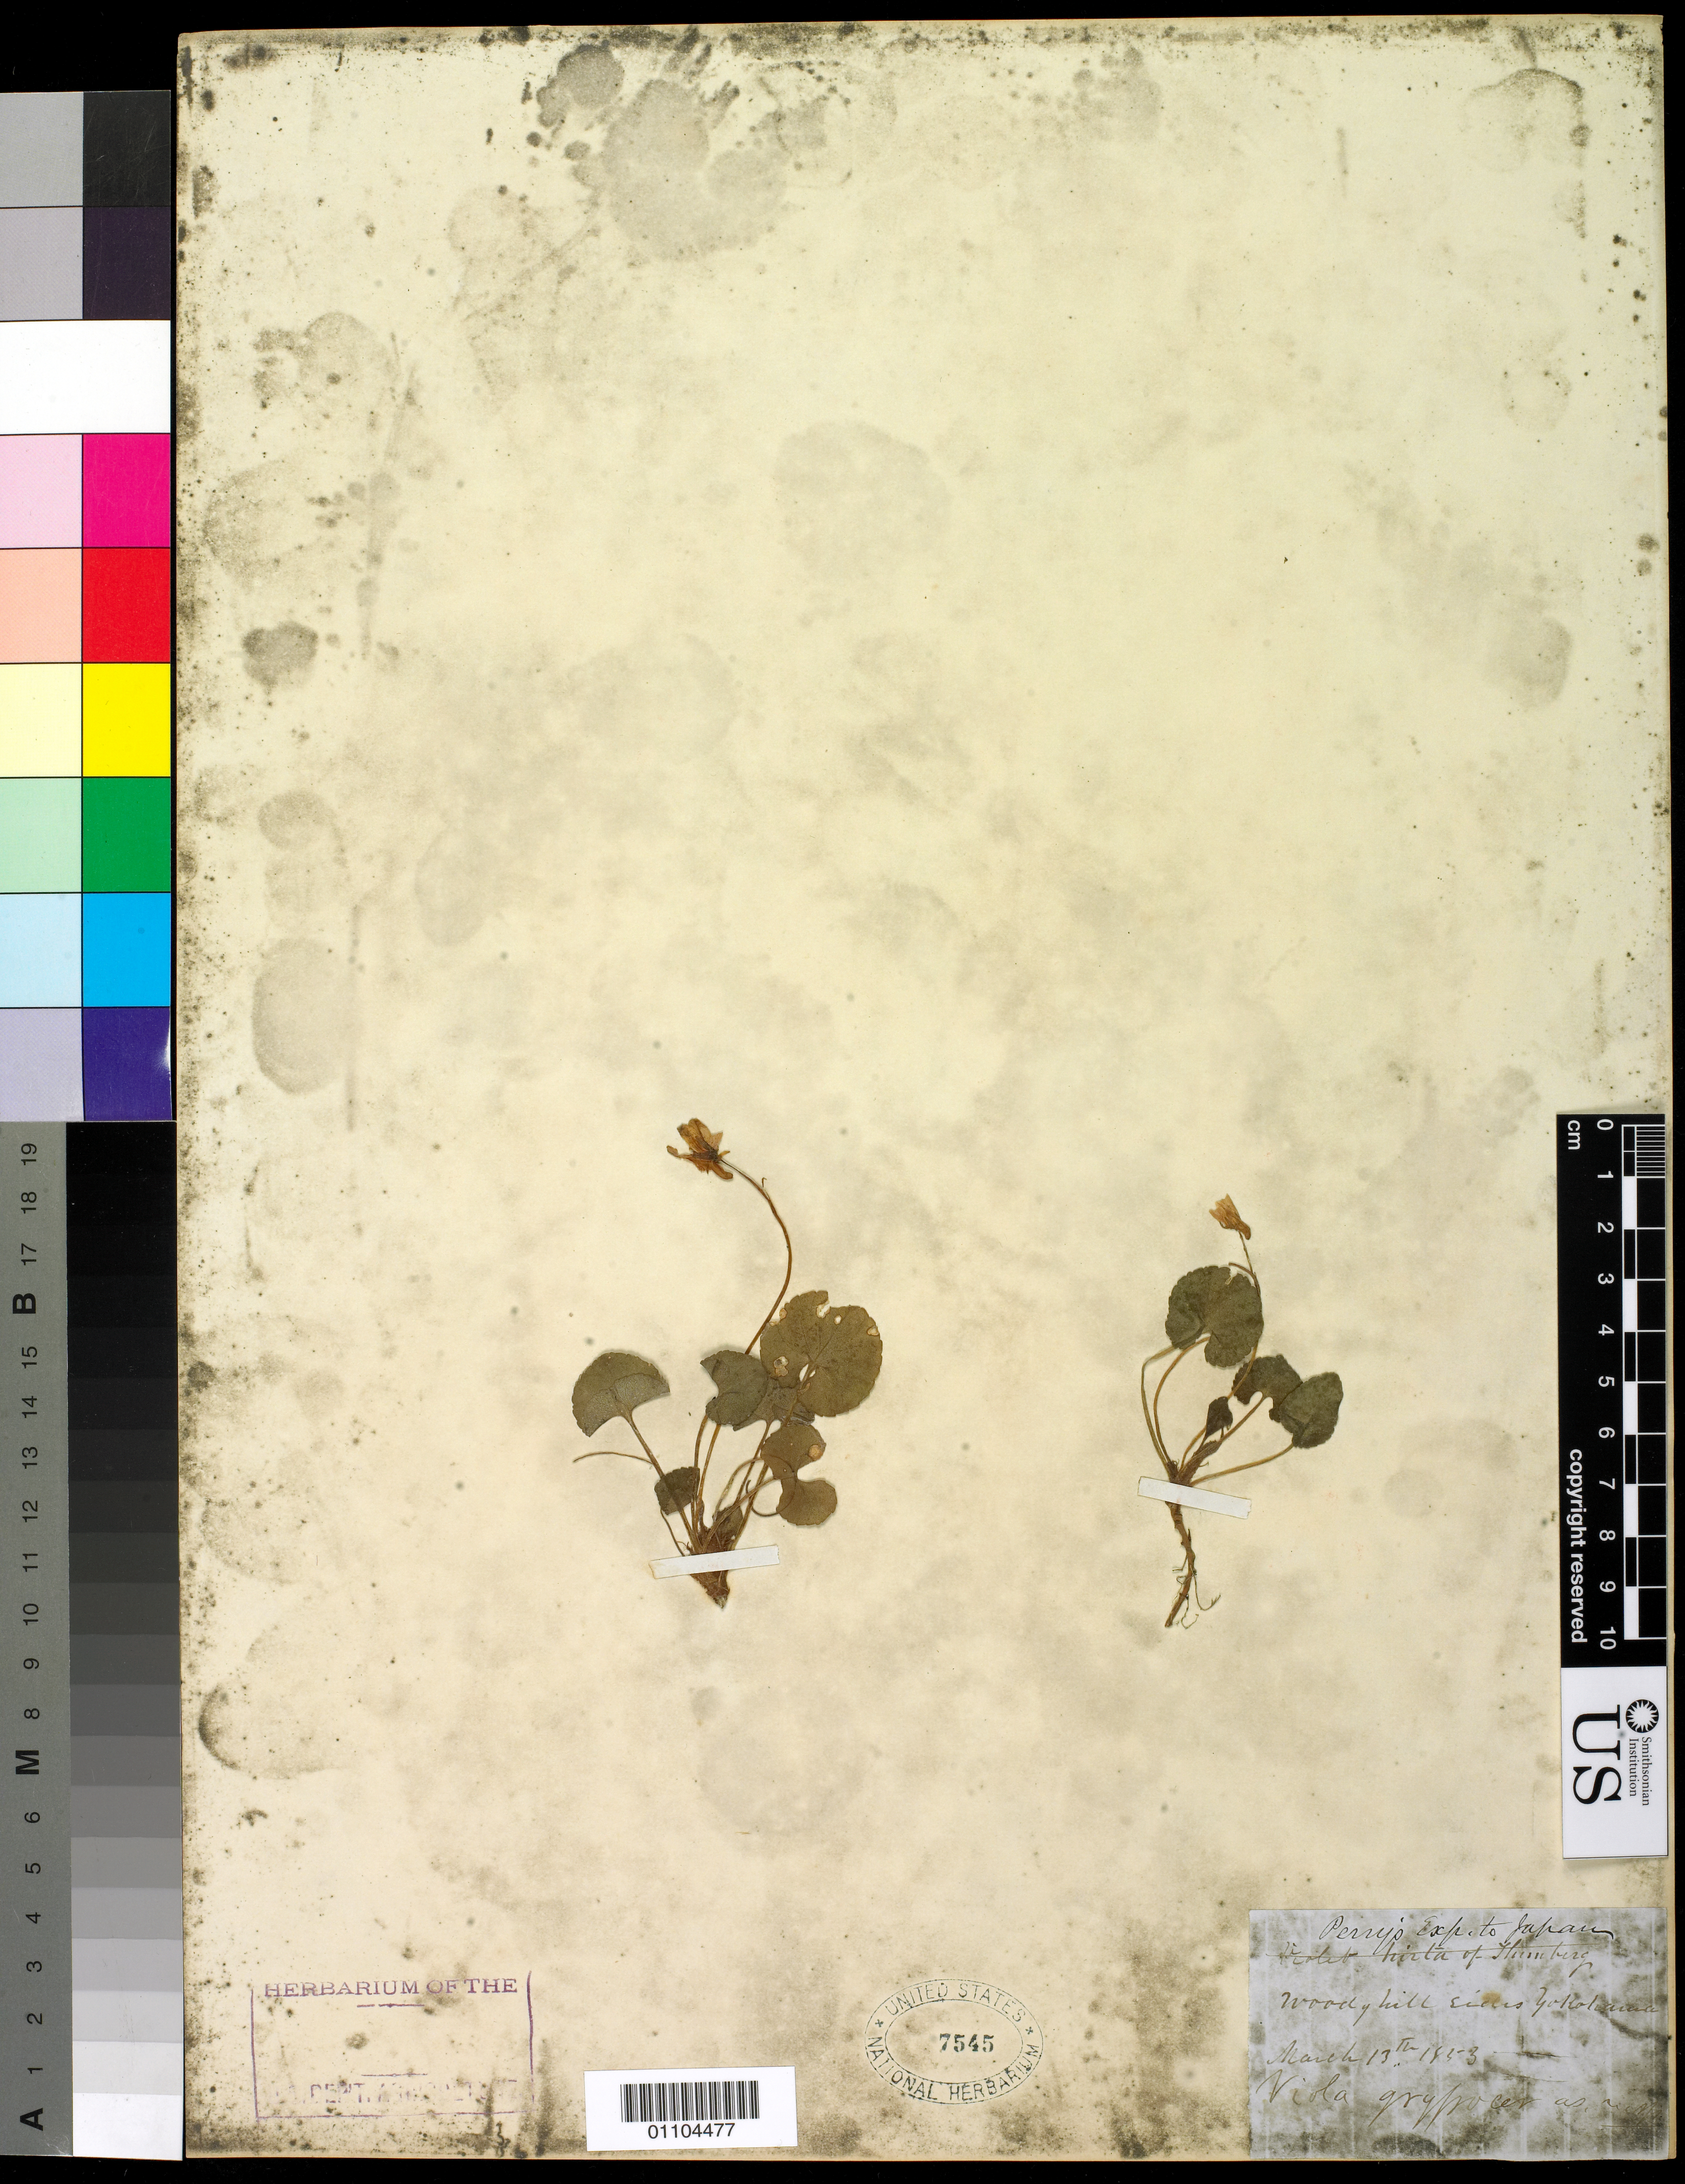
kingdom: Plantae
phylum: Tracheophyta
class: Magnoliopsida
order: Malpighiales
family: Violaceae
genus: Viola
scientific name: Viola grypoceras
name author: A. Gray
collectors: Perry Exped.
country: Japan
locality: Yokohoma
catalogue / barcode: US 7545